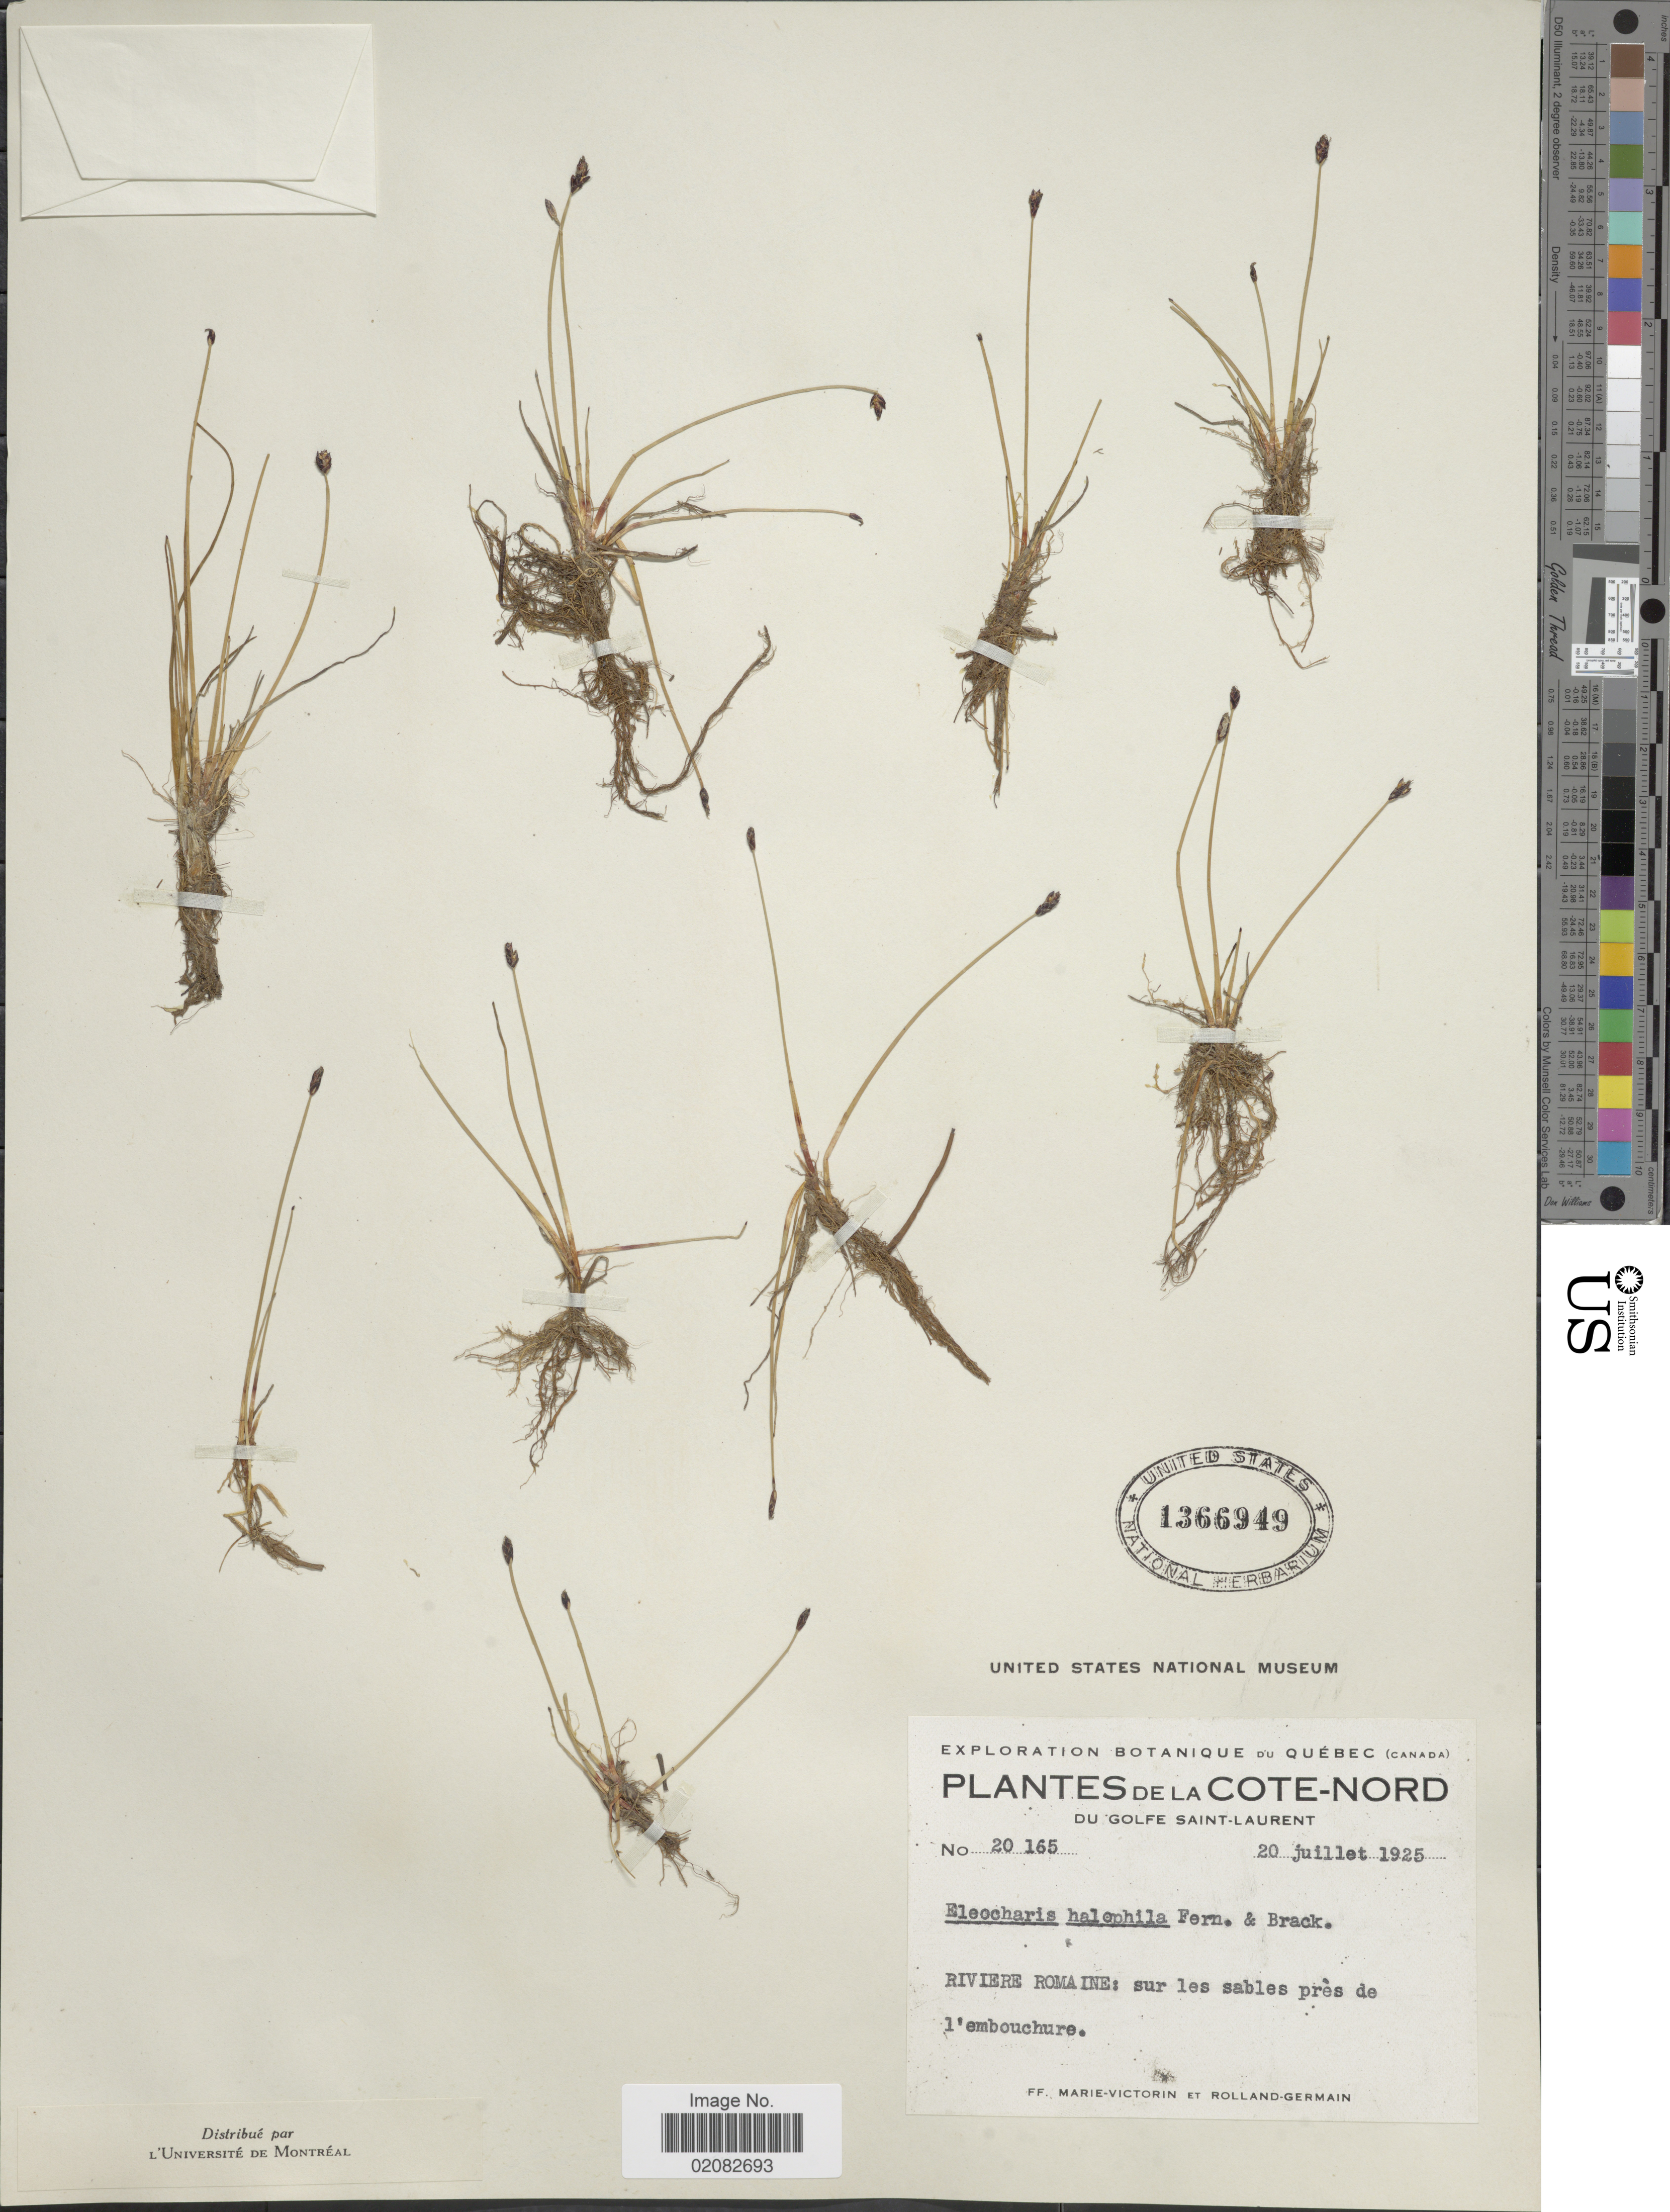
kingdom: Plantae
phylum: Tracheophyta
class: Liliopsida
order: Poales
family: Cyperaceae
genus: Eleocharis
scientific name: Eleocharis halophila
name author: (Fernald & Brackett) Fernald & Brackett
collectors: F. Marie-Victorin & Rolland-Germain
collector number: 20165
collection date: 1925-07-20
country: Canada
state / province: Quebec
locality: De la Cote Nord, Du Golfe Saint Laurent, Riviere Romaine: sur le sables pres de l'embouchure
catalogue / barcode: US 1366949